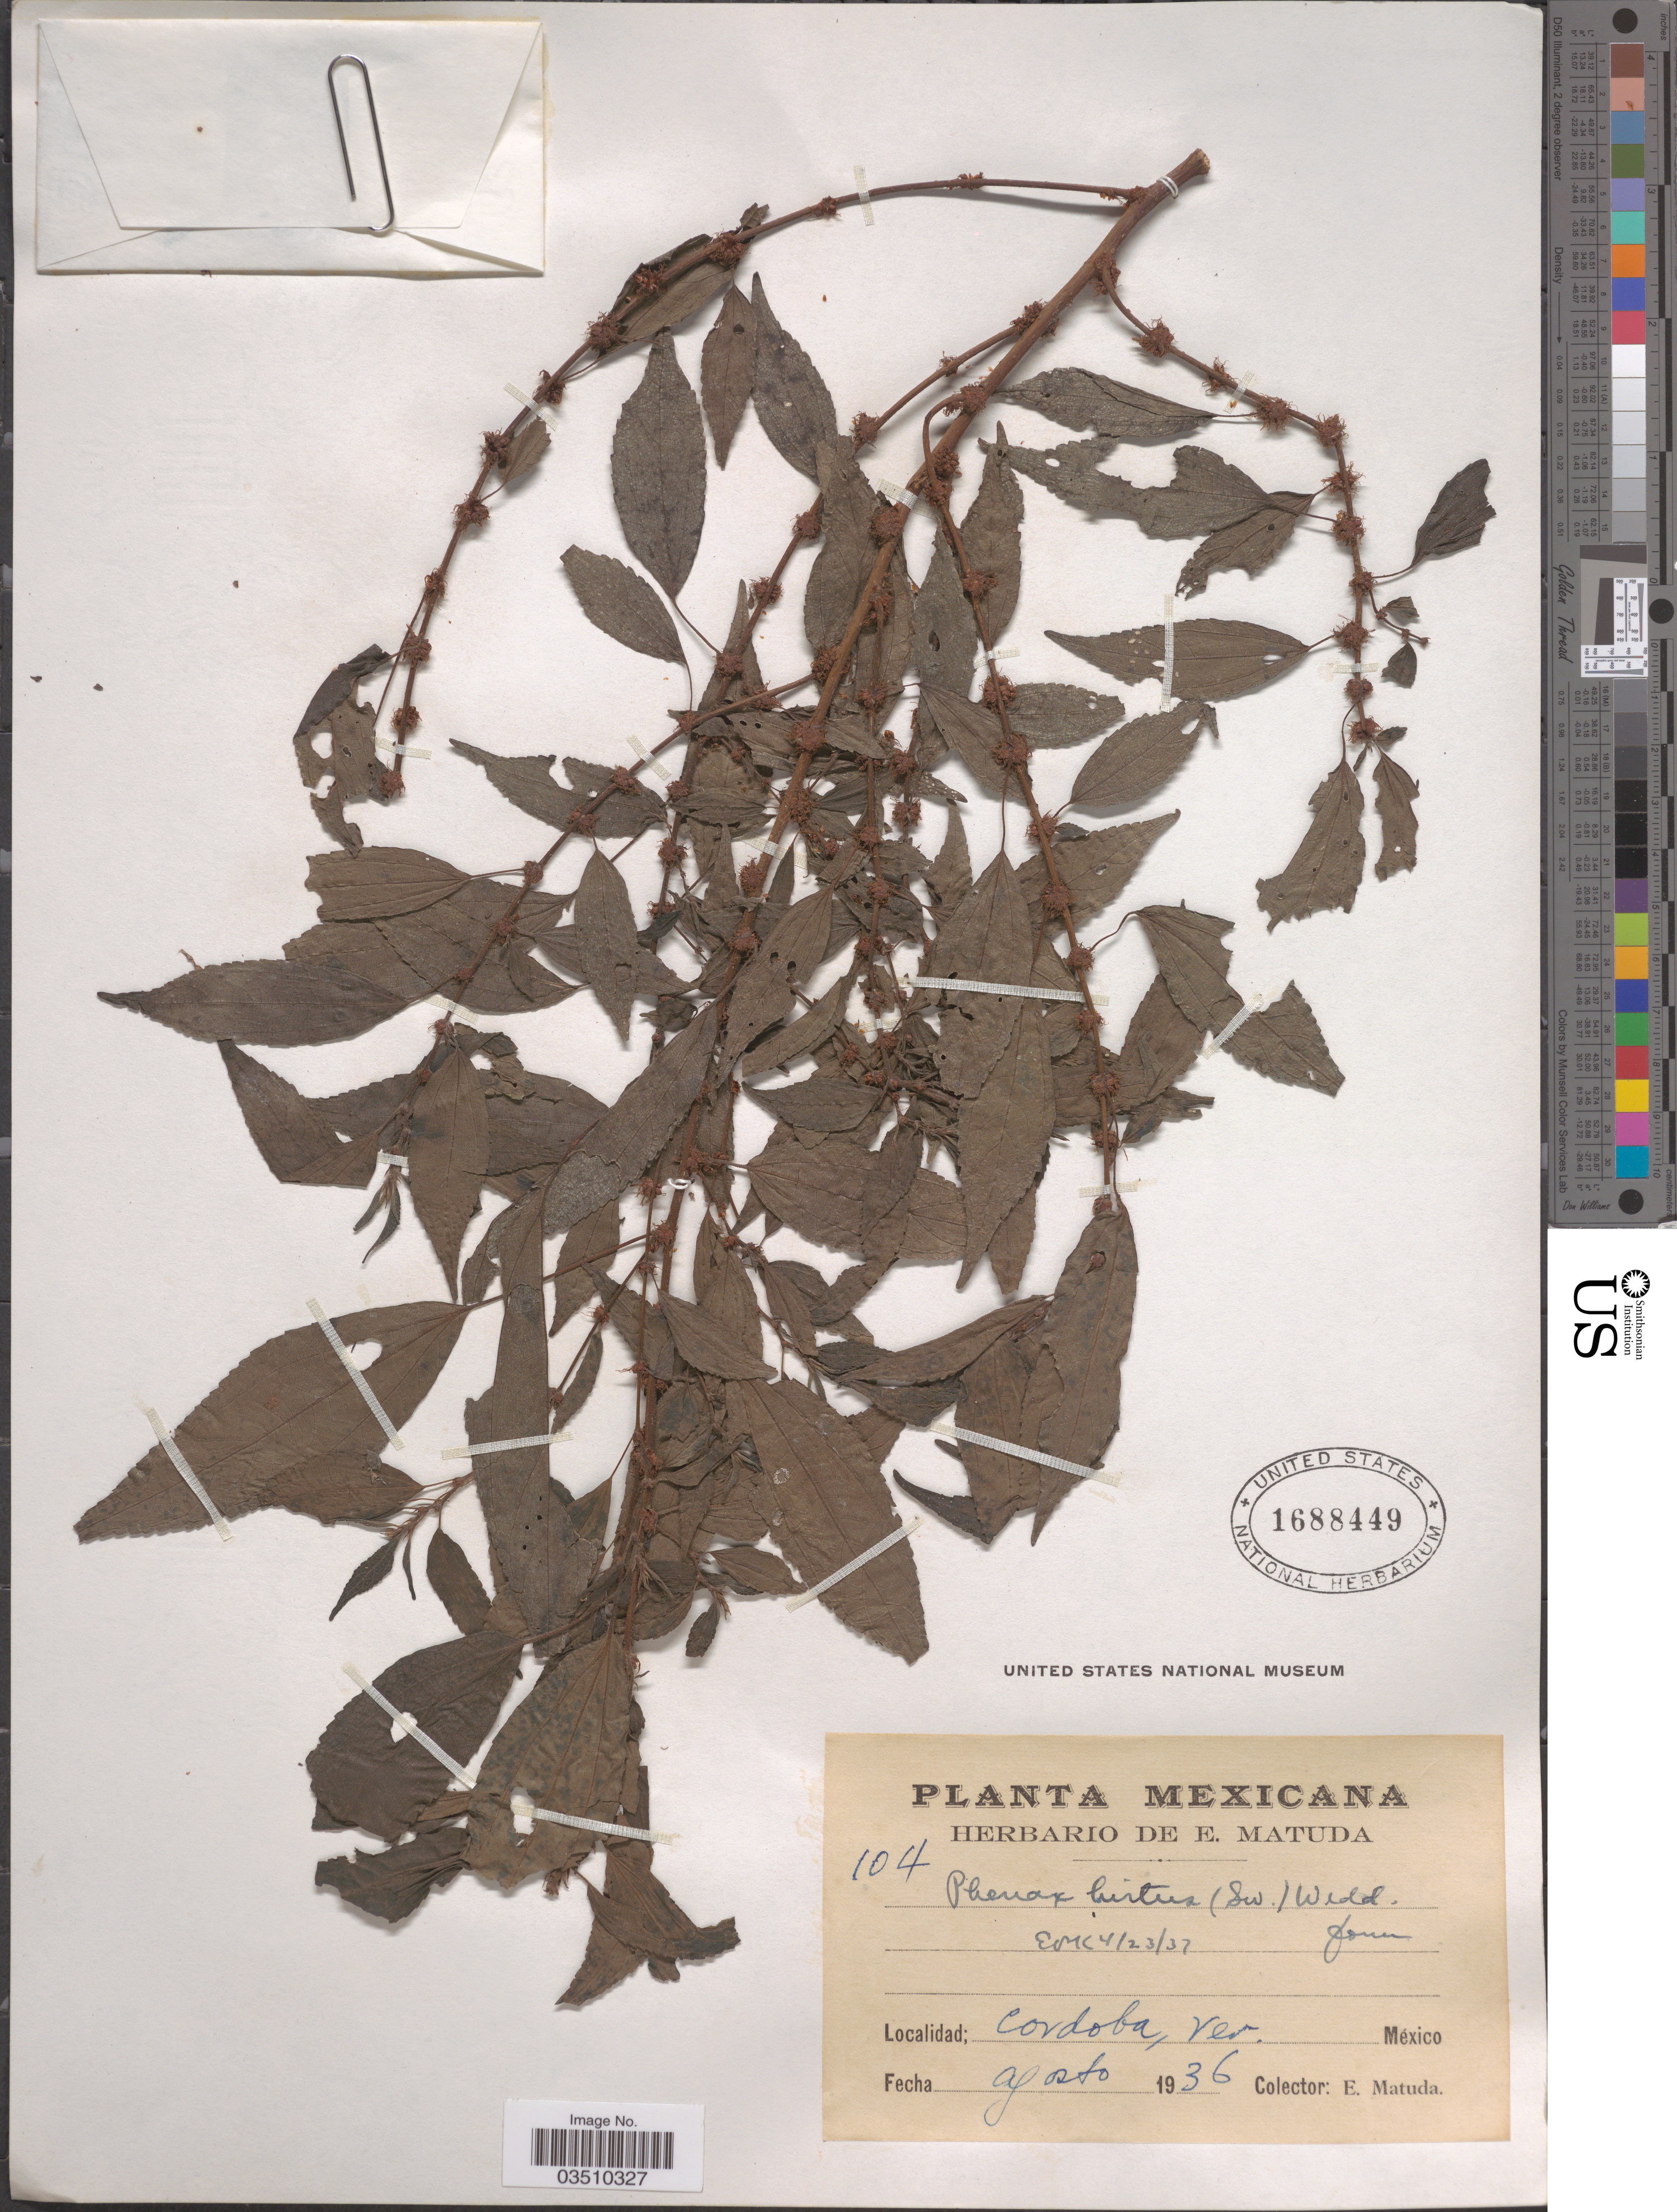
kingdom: Plantae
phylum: Tracheophyta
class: Magnoliopsida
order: Rosales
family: Urticaceae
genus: Phenax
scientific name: Phenax hirtus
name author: (Sw.) Wedd.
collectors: E. Matuda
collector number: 104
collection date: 1936-08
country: Mexico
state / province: Veracruz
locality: Cordoba, Ver.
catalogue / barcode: US 1688449